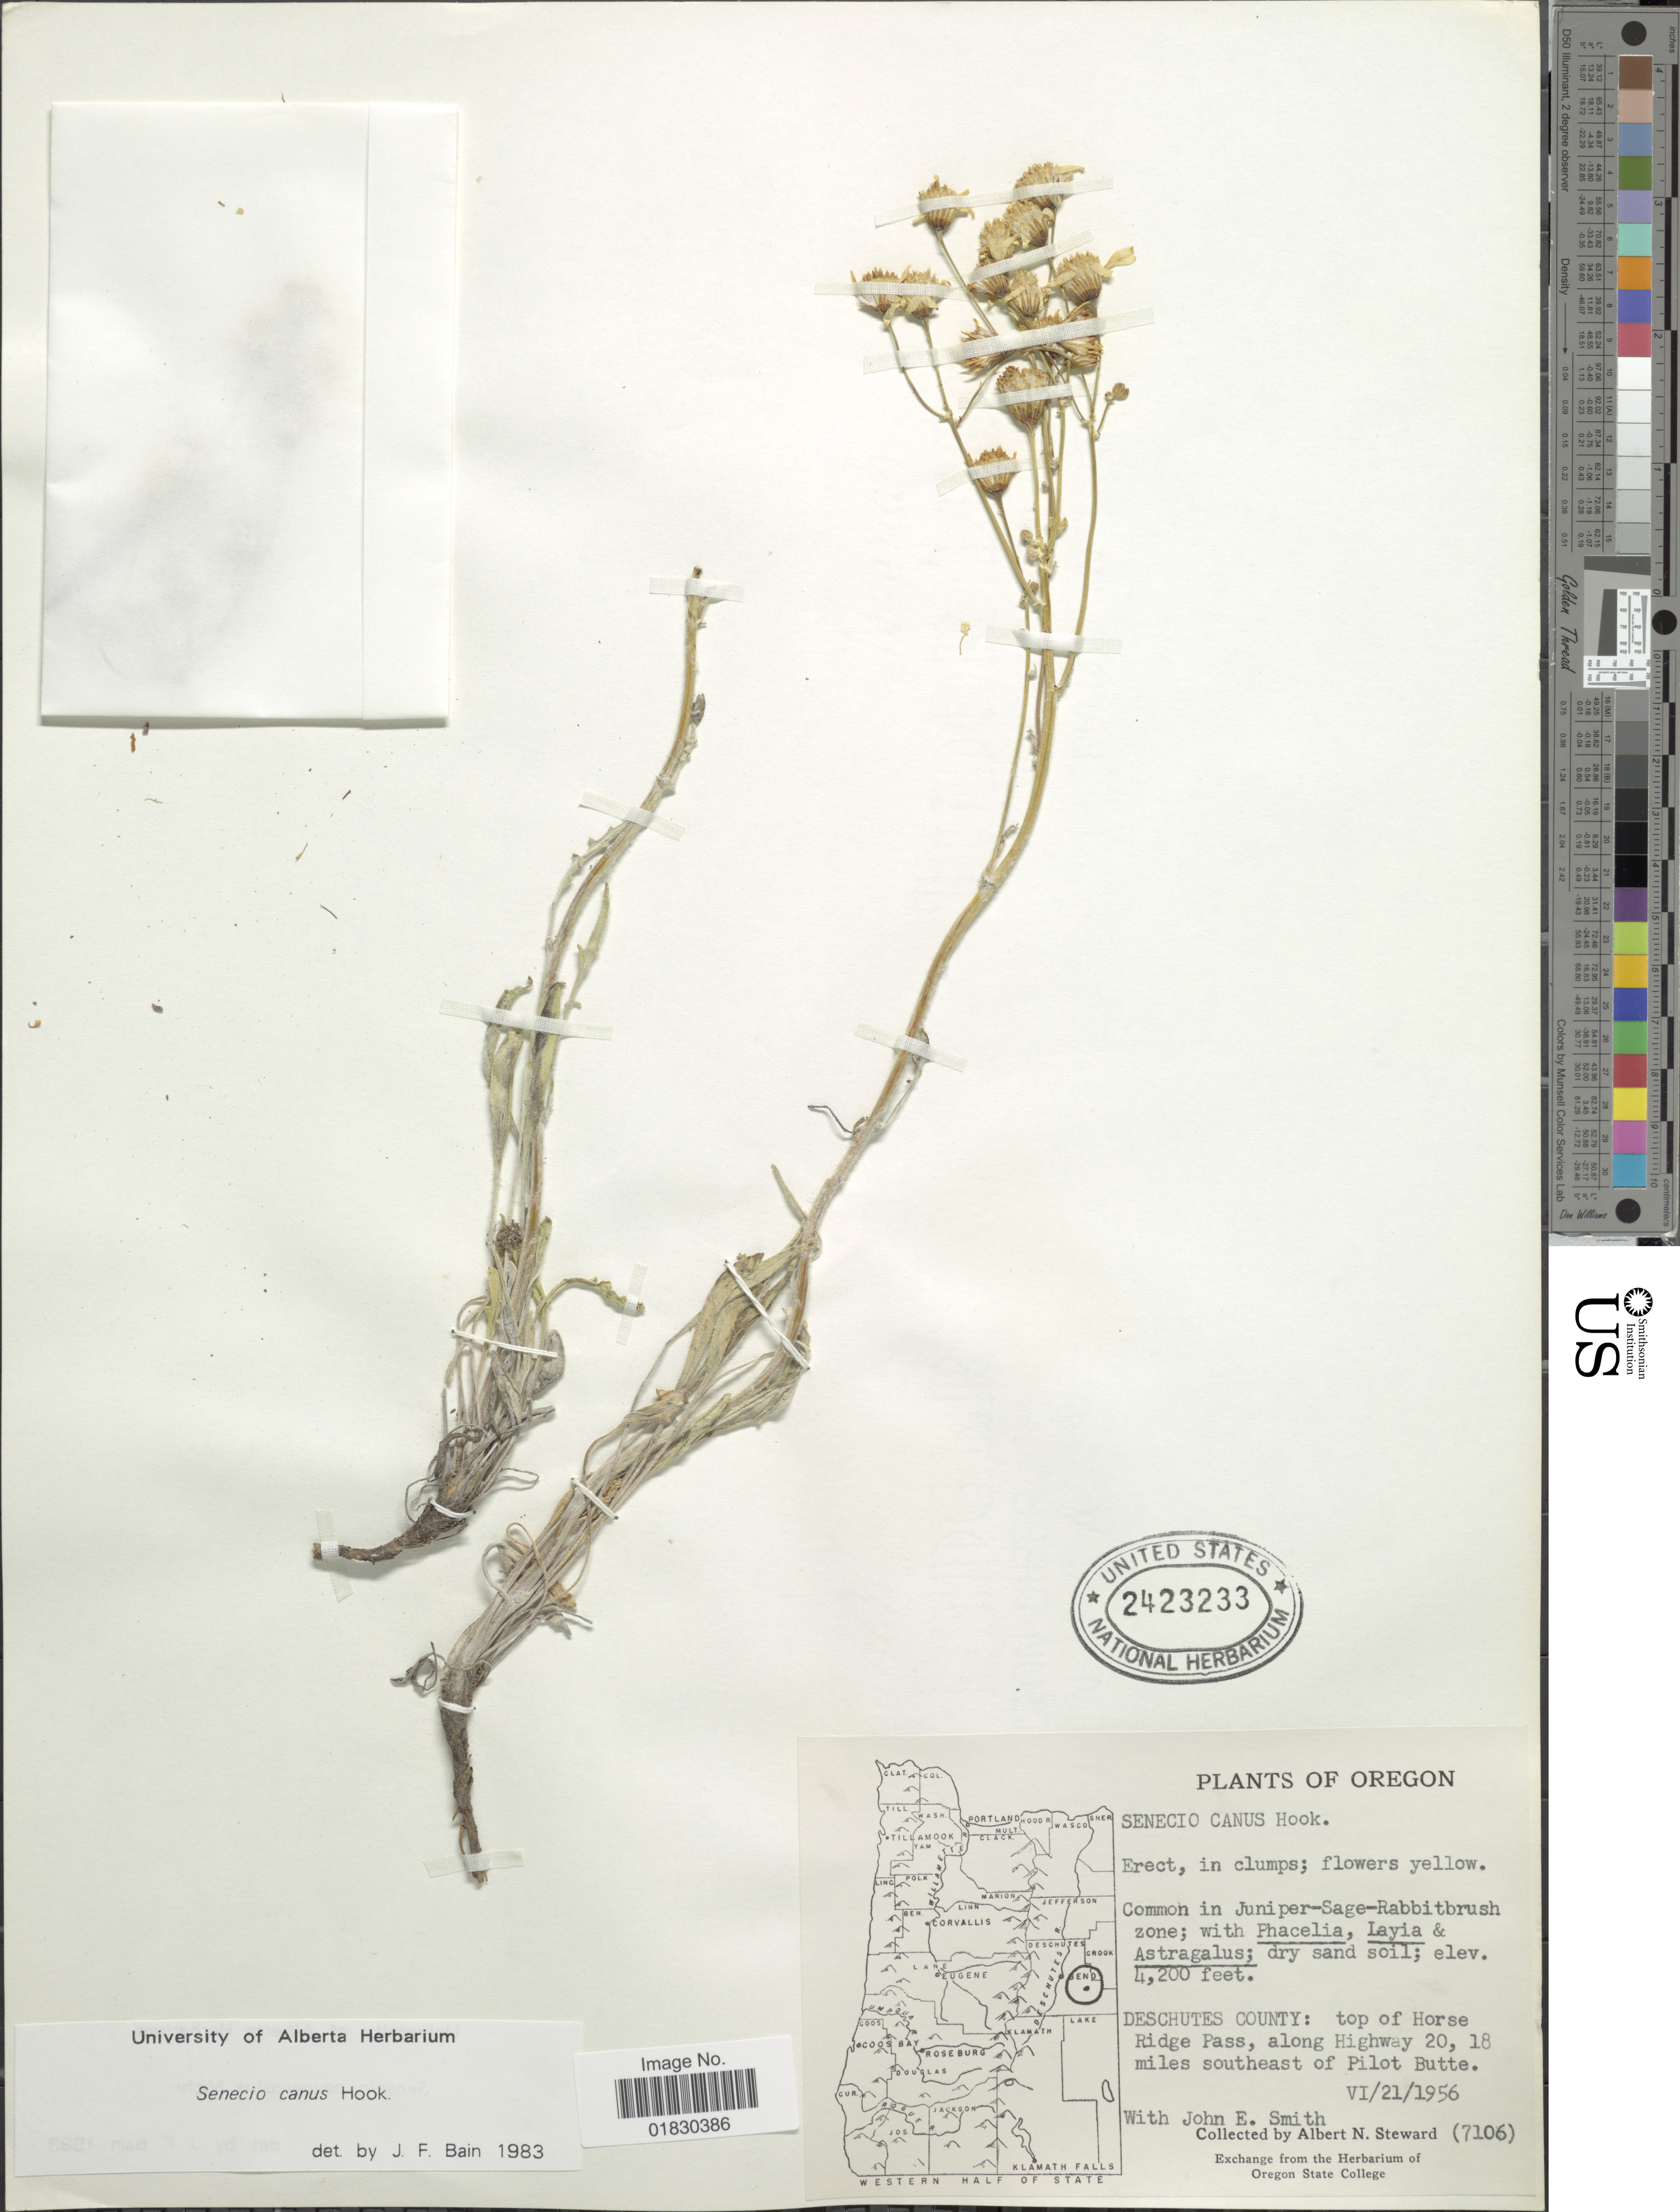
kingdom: Plantae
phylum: Tracheophyta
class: Magnoliopsida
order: Asterales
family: Asteraceae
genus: Packera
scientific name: Packera cana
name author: (Hook.) W.A. Weber & Á. Löve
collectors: A. N. Steward & J. Smith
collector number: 7106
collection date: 1956-06-21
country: United States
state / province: Oregon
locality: Deschutes County: top of Horse Ridge Pass, along Highway 20, 18 miles southeast of Pilot Butte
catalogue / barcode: US 2423233